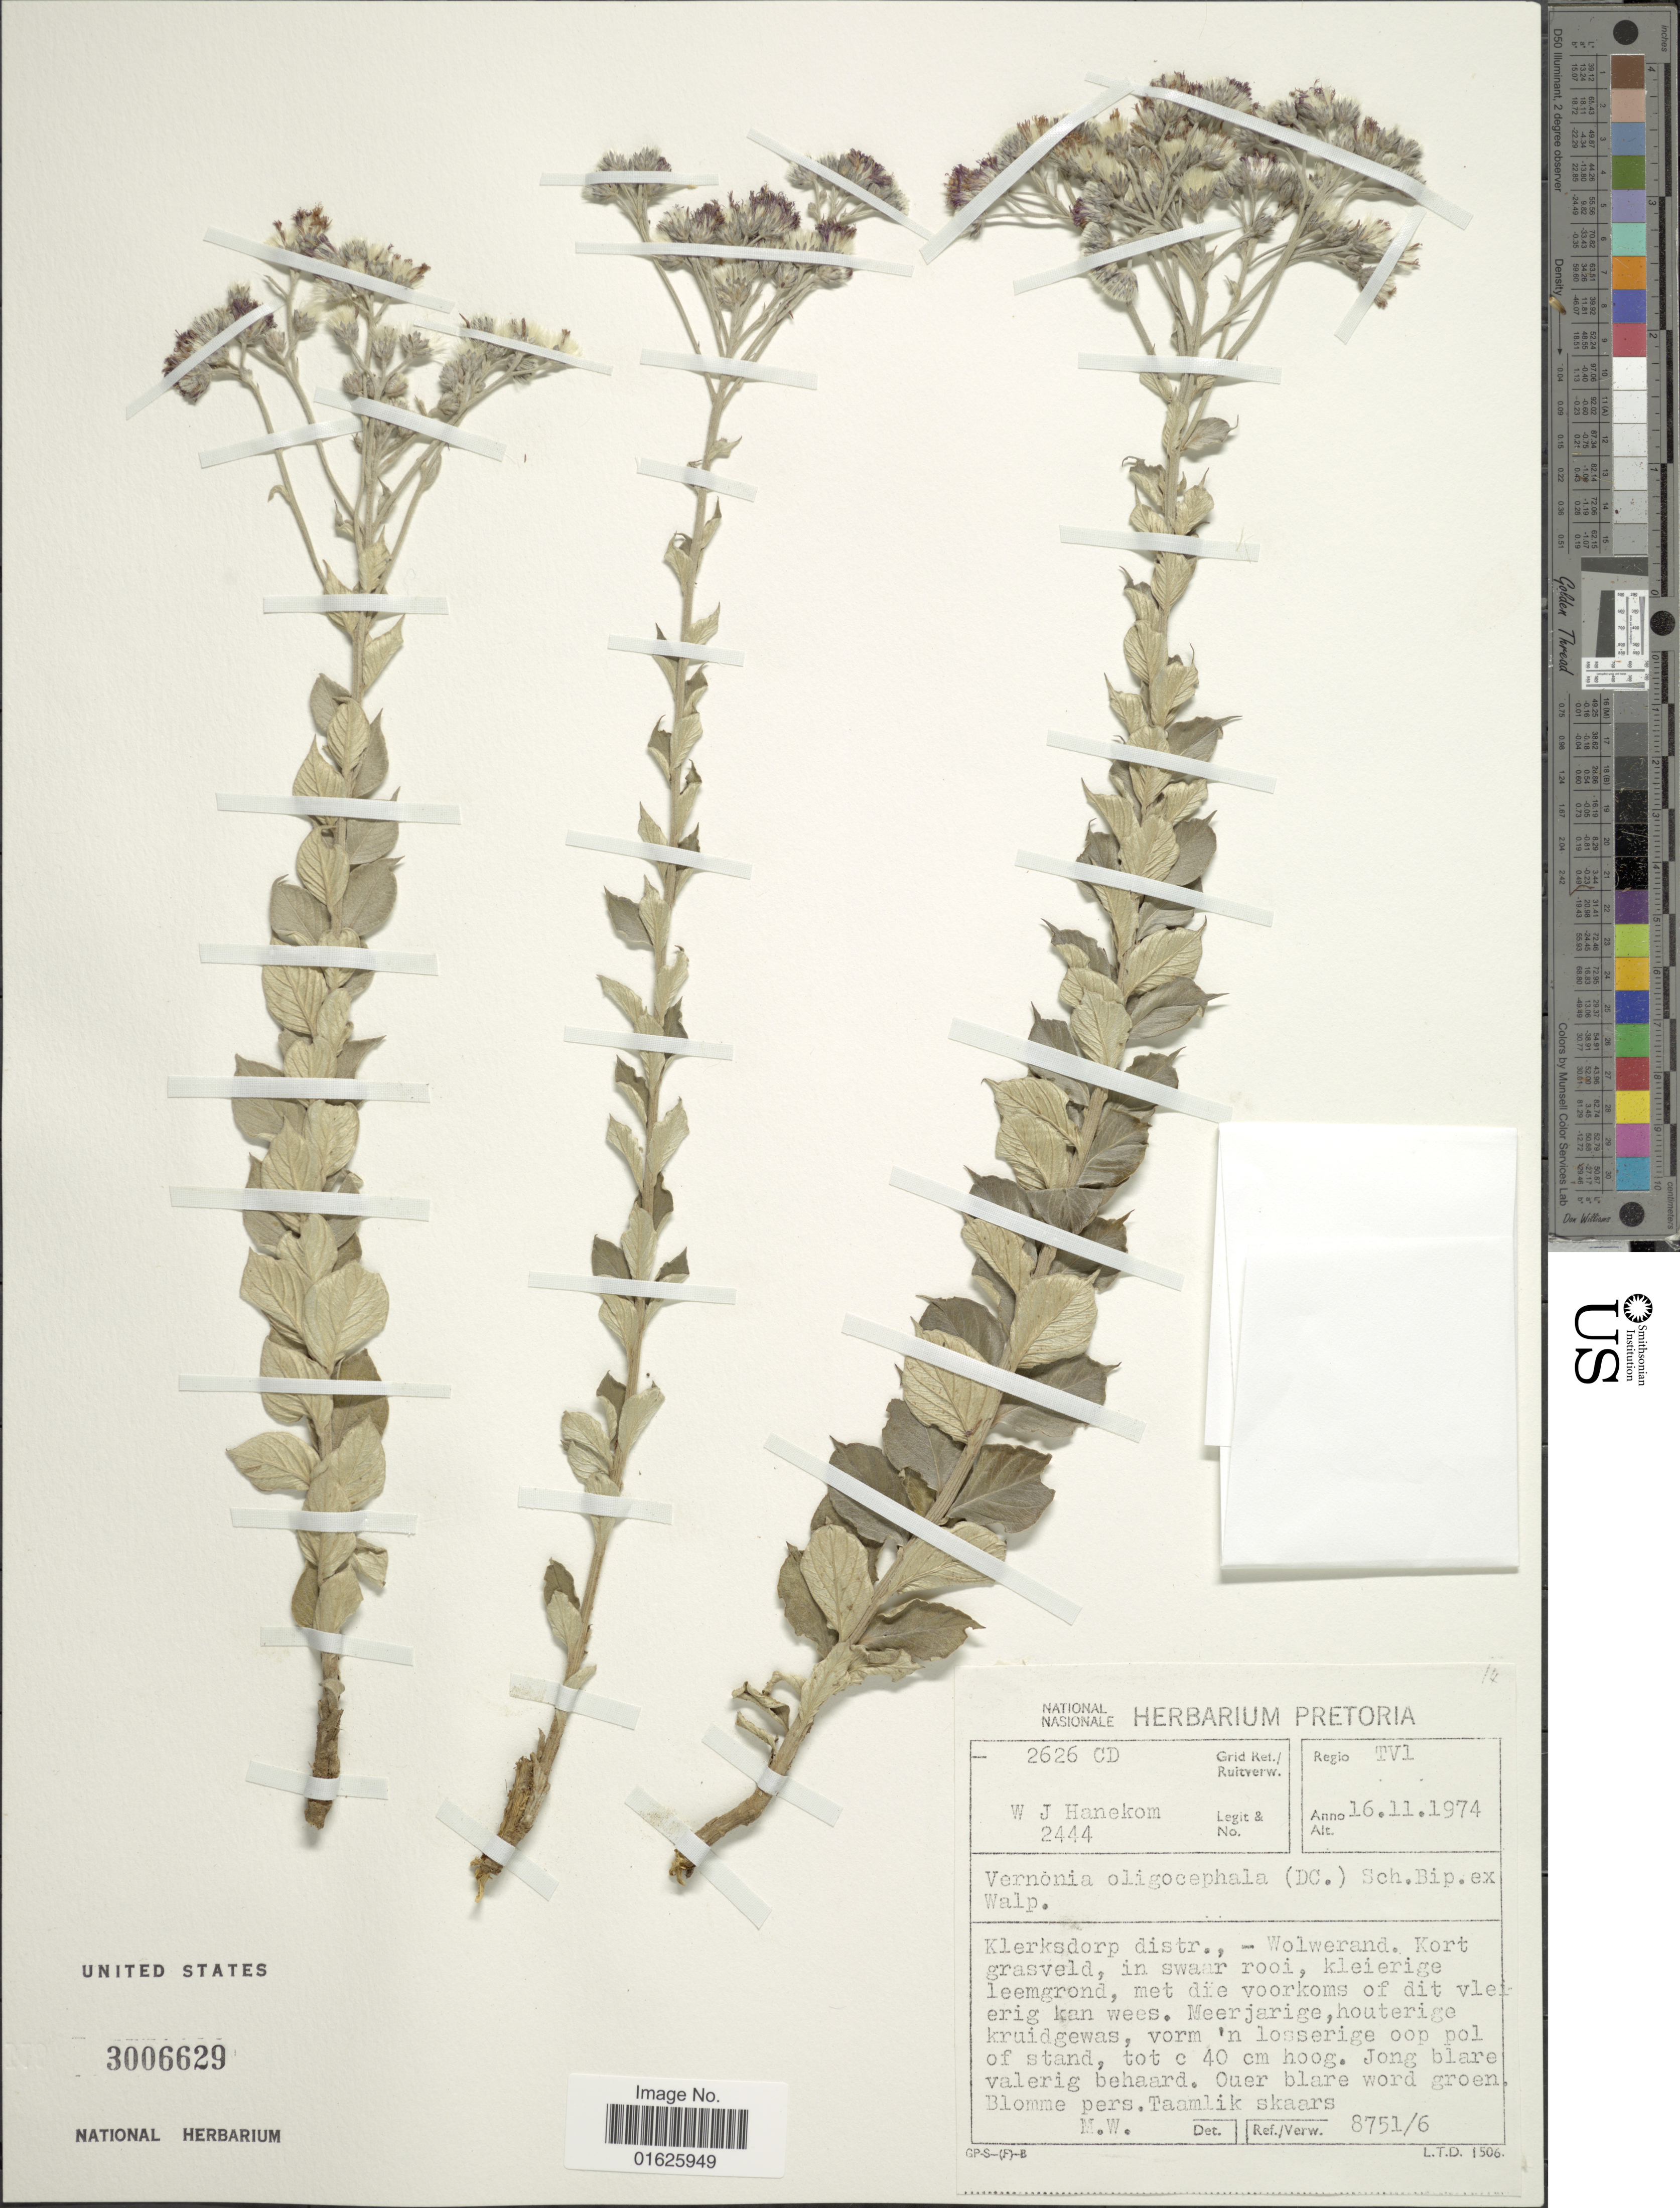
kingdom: Plantae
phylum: Tracheophyta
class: Magnoliopsida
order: Asterales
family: Asteraceae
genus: Hilliardiella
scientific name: Hilliardiella oligocephala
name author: (DC.) H. Rob.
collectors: W. Hanekom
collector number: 2444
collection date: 1974-11-16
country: South Africa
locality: Regio TVL, Klerksdorp distr., - Wolwerand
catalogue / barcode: US 3006629